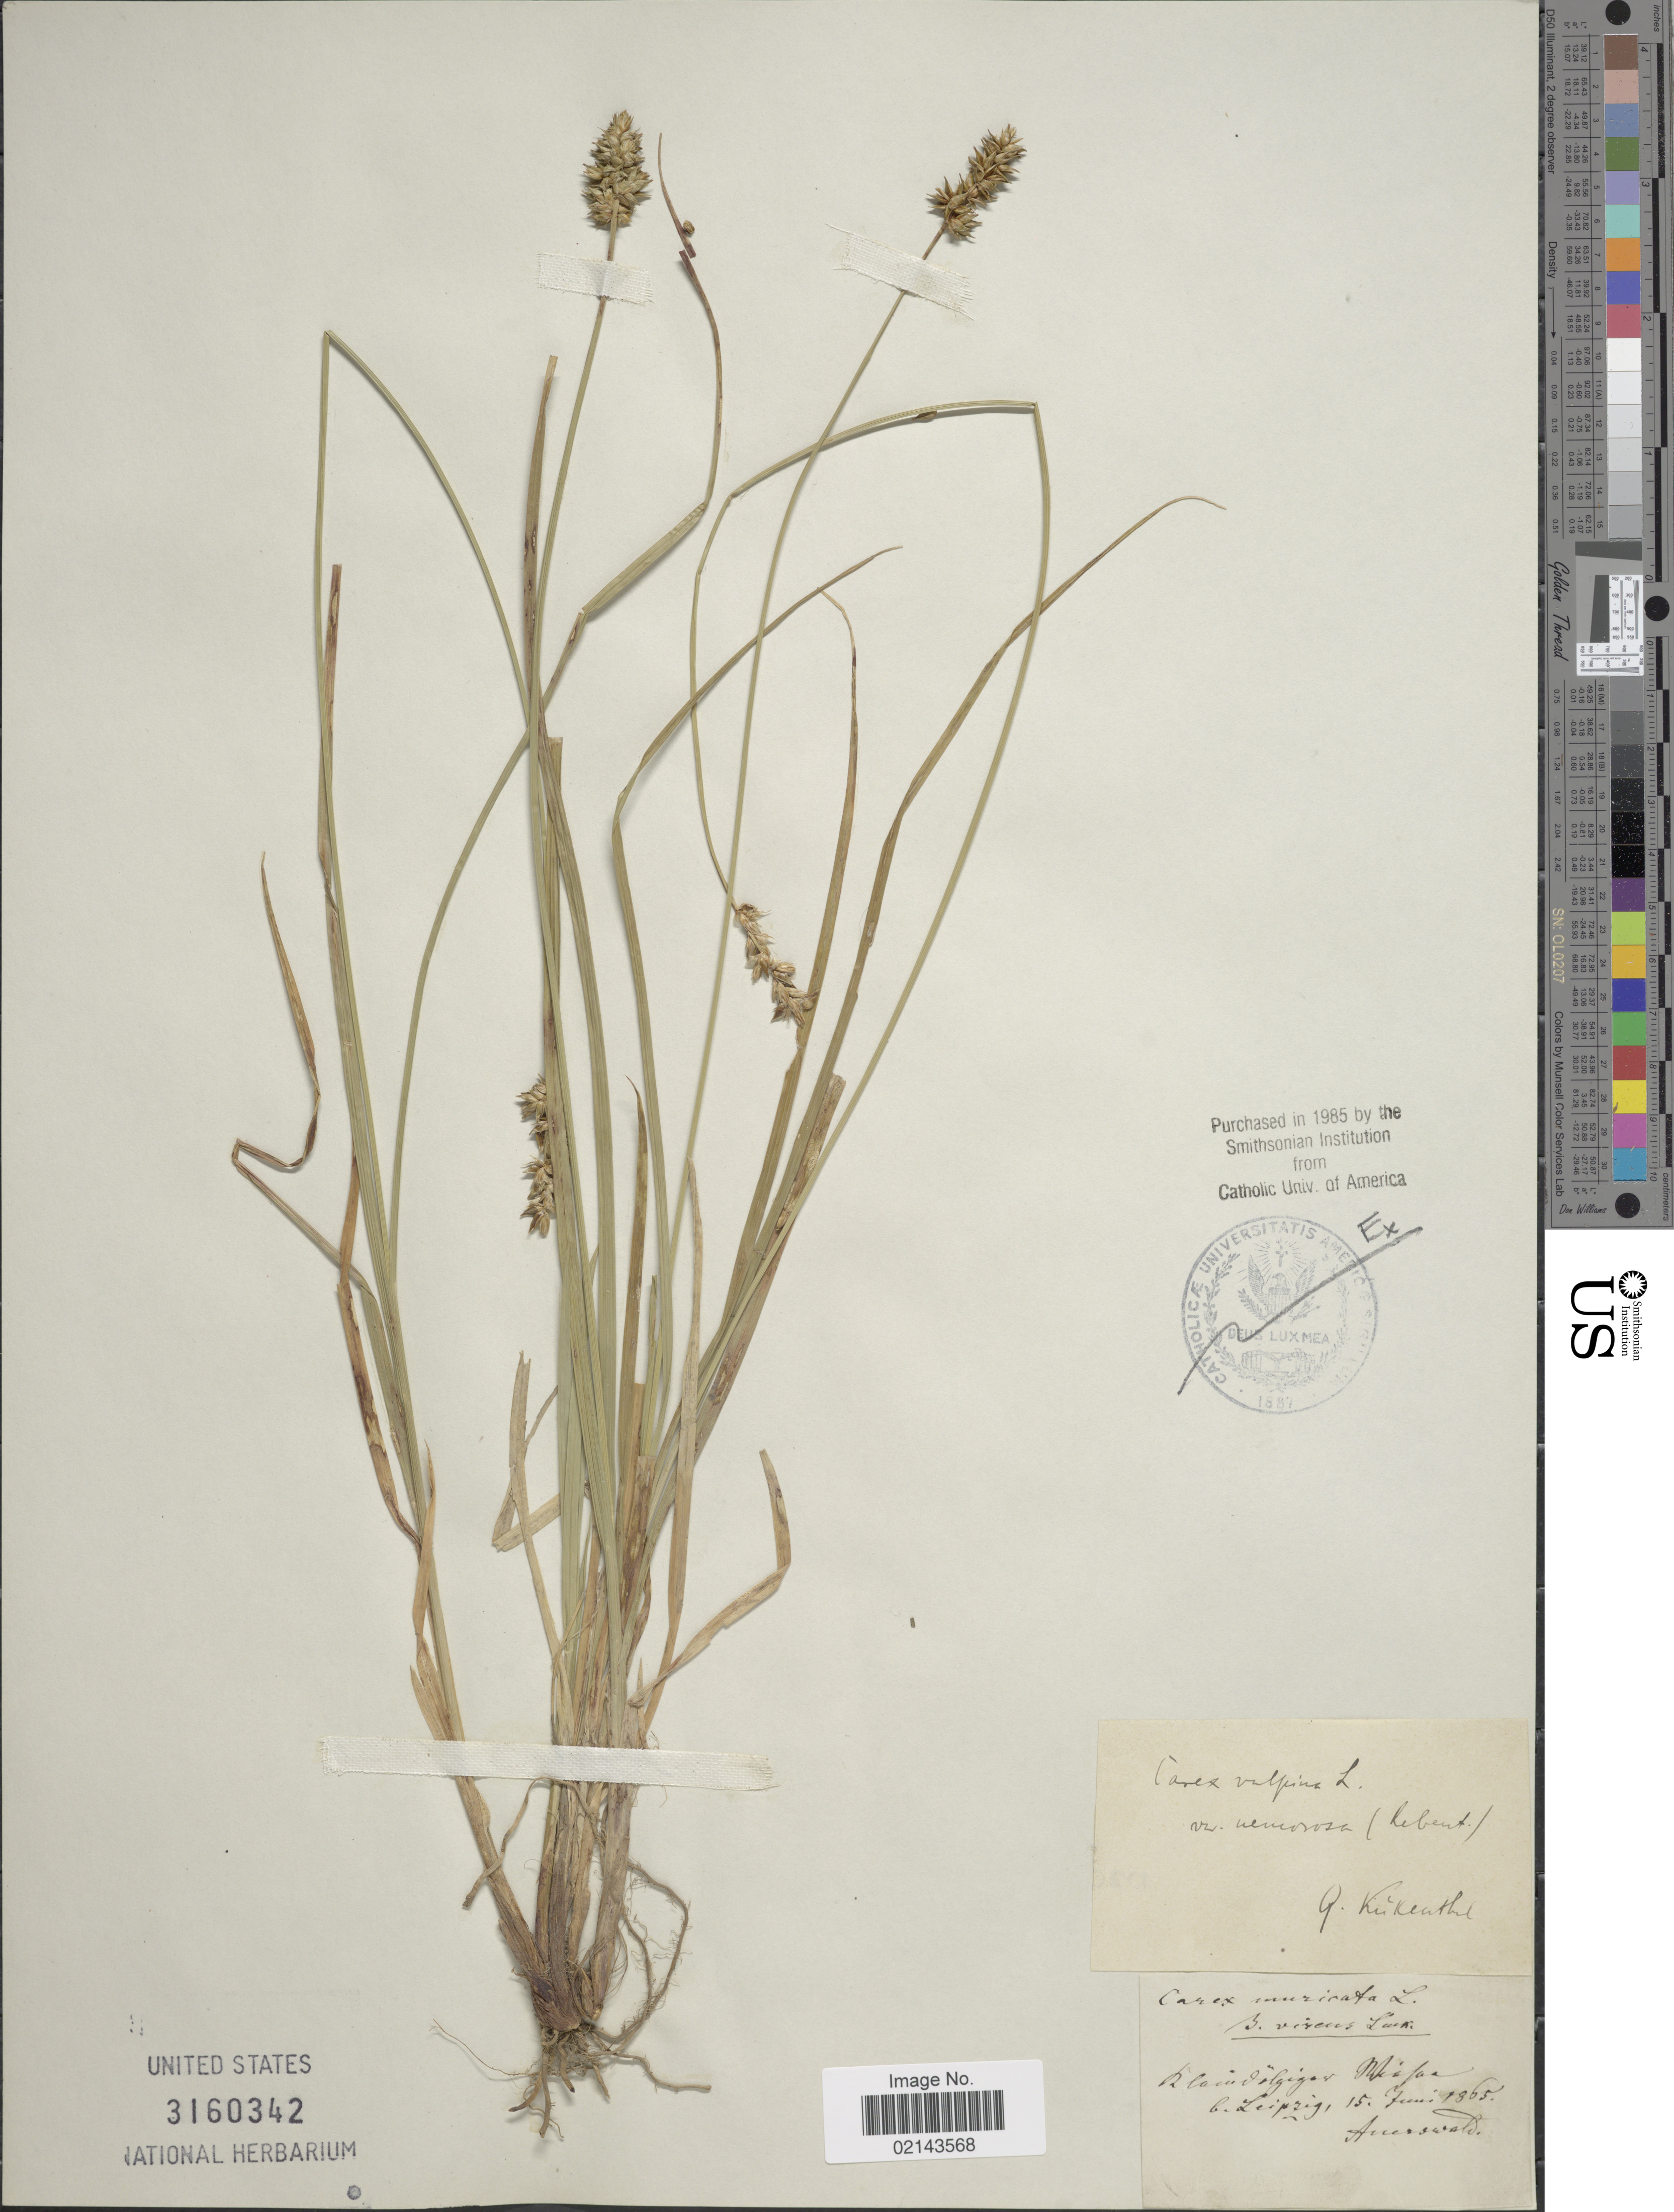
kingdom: Plantae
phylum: Tracheophyta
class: Liliopsida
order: Poales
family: Cyperaceae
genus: Carex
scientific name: Carex vulpina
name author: L.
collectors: G. Kükenthal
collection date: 1865-06-15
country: Germany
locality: [illegible text] b Leipzig[interpreted]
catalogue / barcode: US 3160342